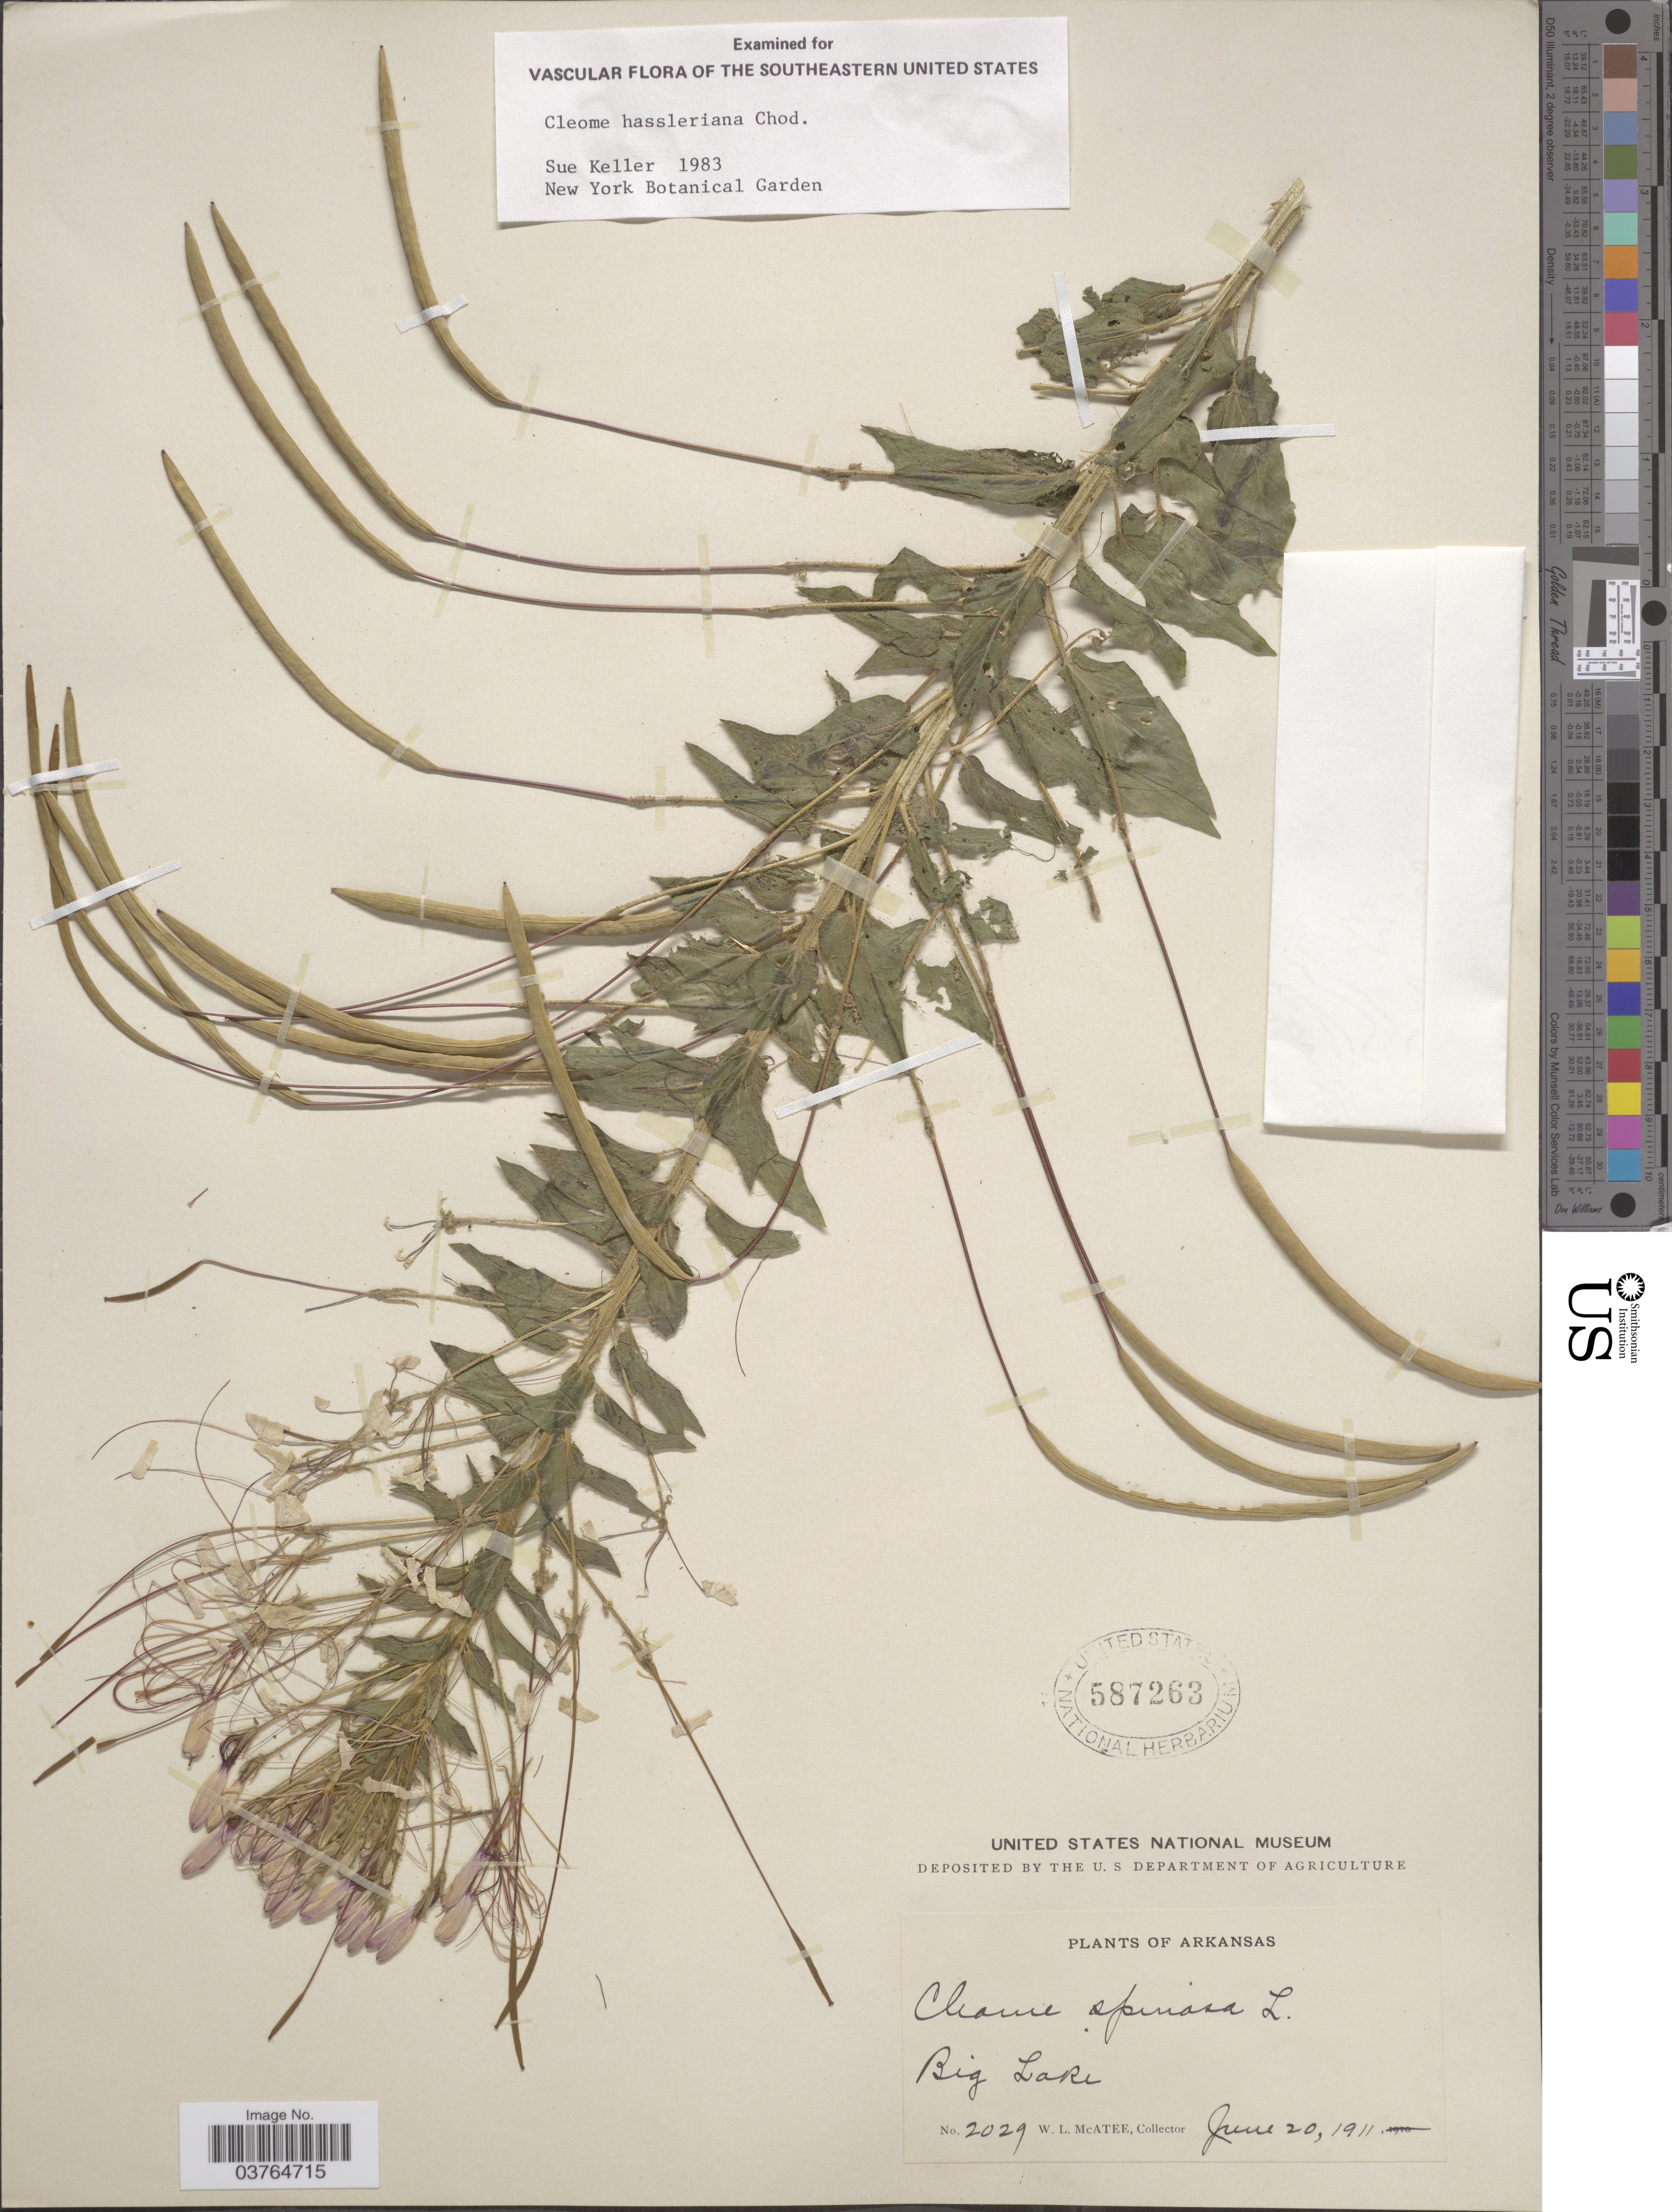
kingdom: Plantae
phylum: Tracheophyta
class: Magnoliopsida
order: Brassicales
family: Cleomaceae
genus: Tarenaya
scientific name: Tarenaya houtteana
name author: (Schltdl.) Soares Neto & Roalson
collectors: W. McAtee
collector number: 2029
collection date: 1911-06-20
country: United States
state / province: Arkansas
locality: Big Lake.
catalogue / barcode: US 587263